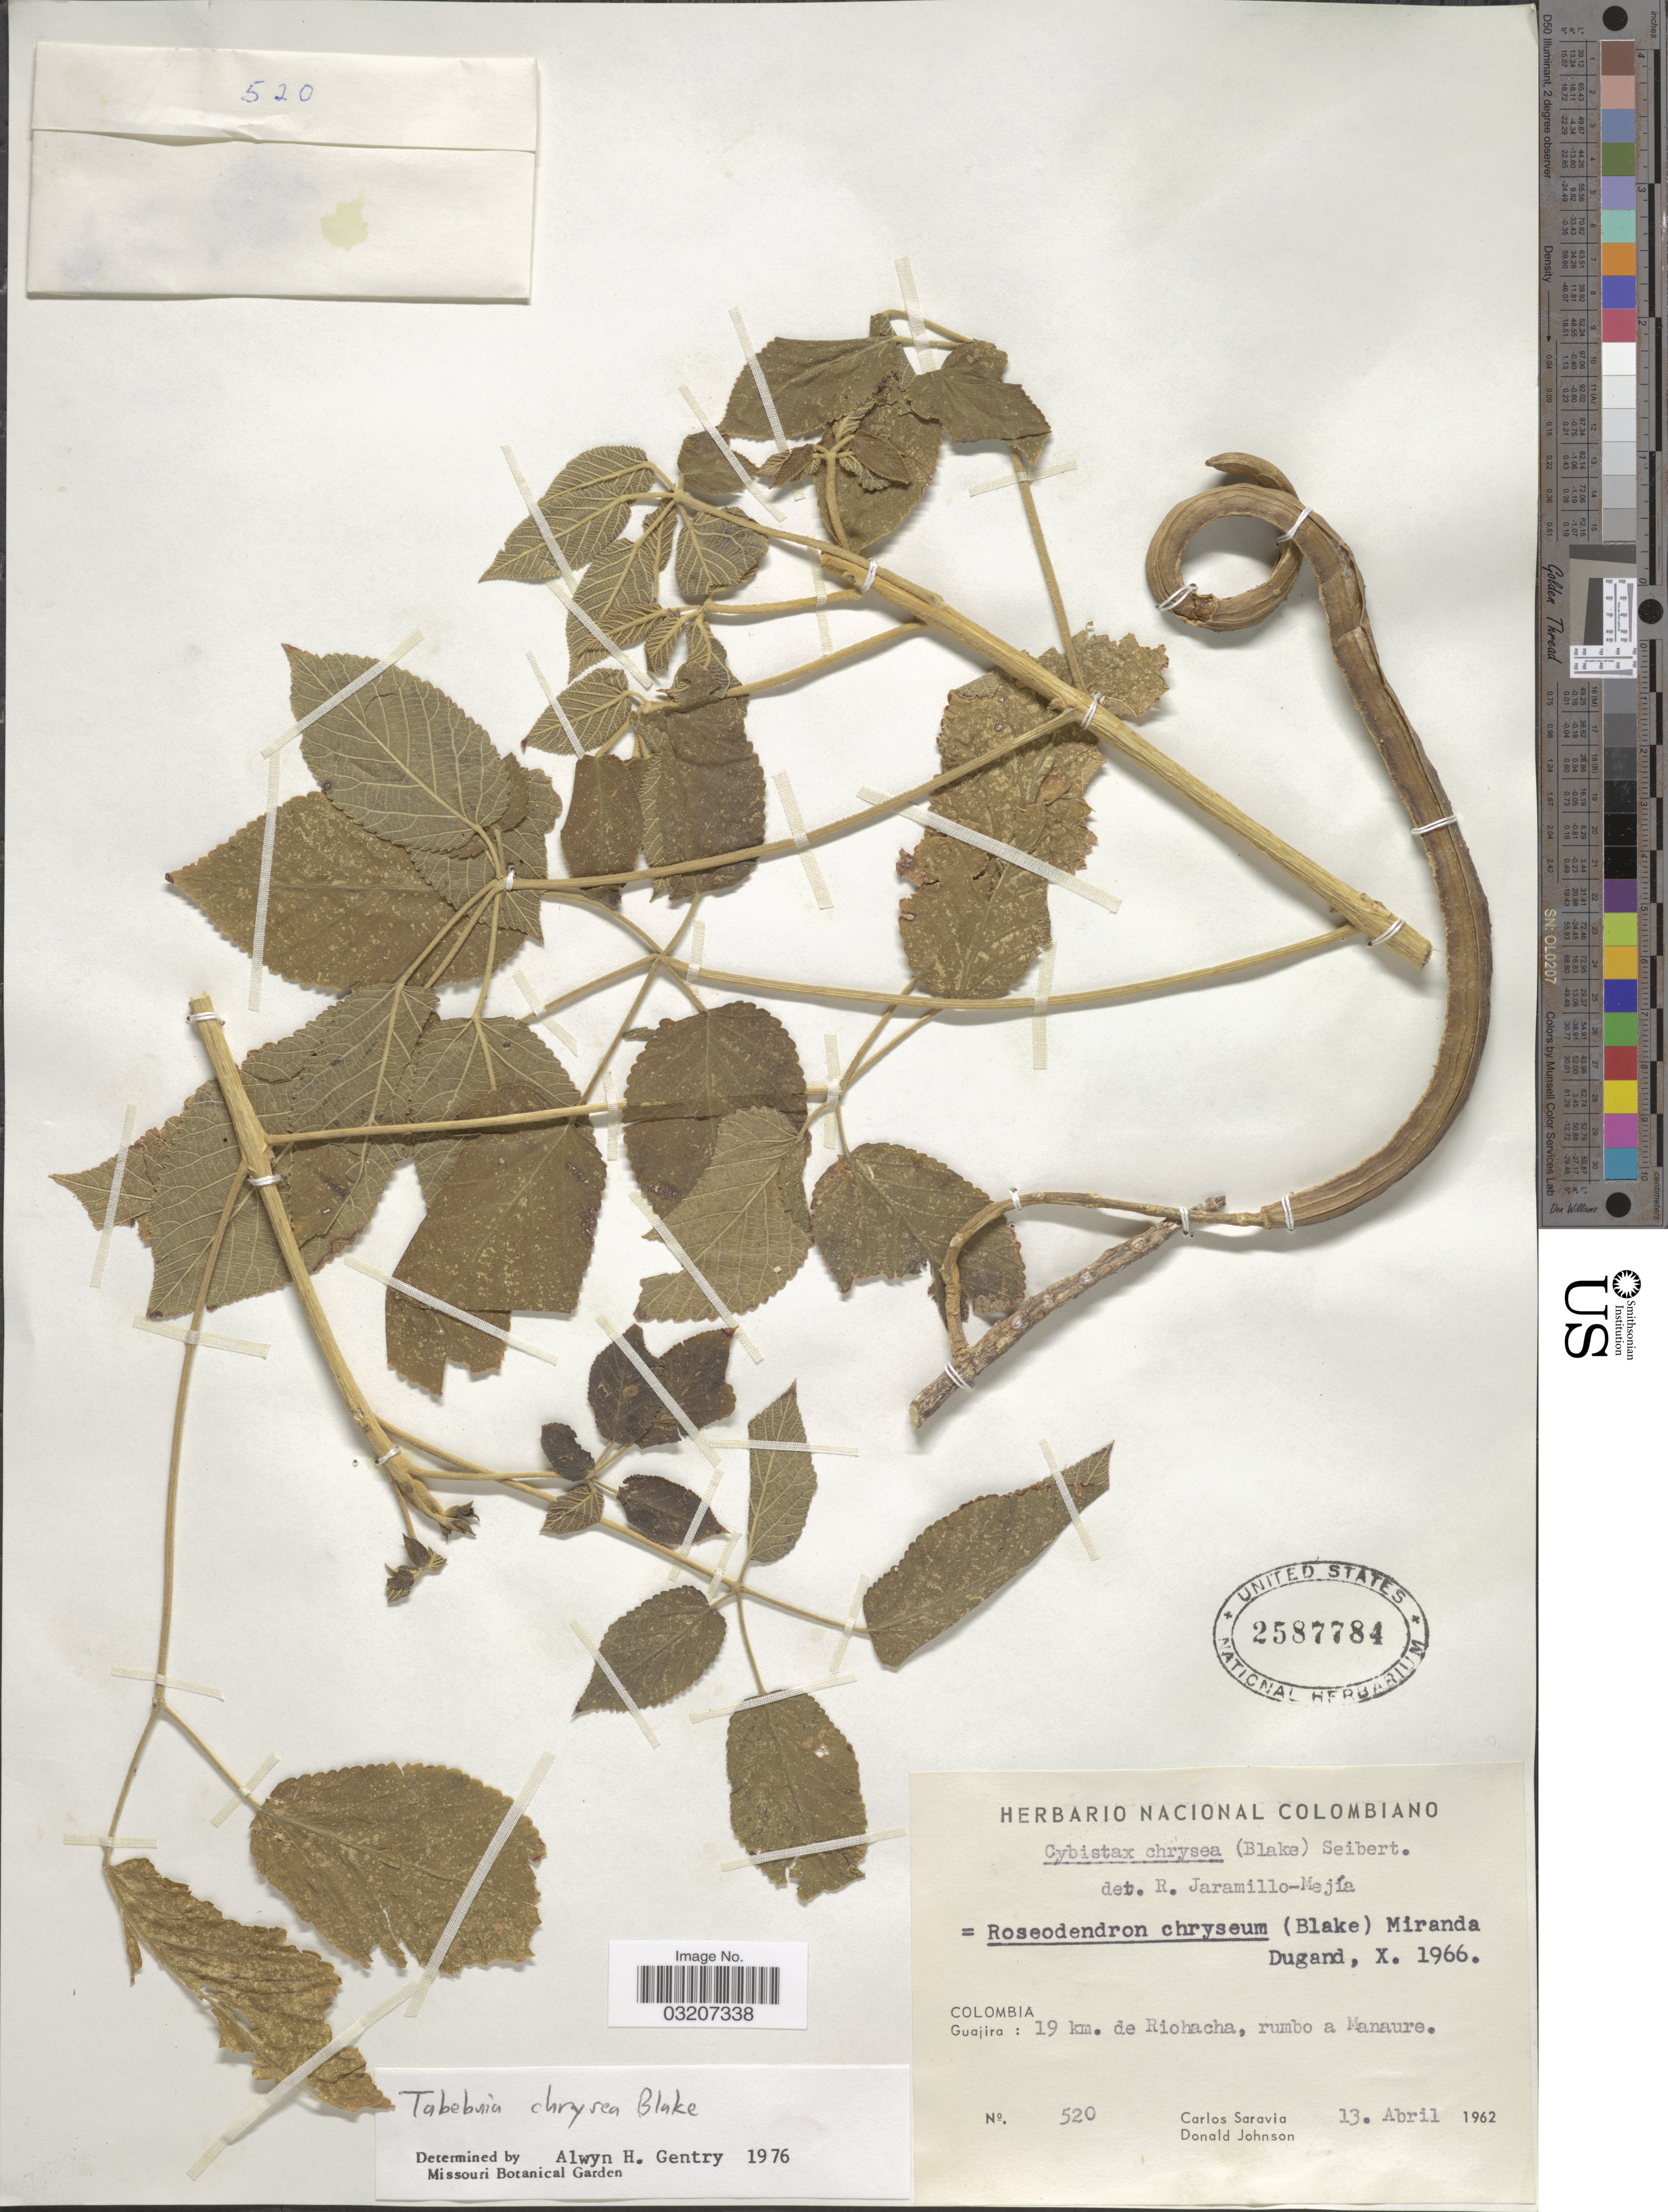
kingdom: Plantae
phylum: Tracheophyta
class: Magnoliopsida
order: Lamiales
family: Bignoniaceae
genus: Roseodendron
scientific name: Roseodendron chryseum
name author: (S.F. Blake) Miranda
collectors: C. Saravia & D. Johnson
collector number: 520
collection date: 1962-04-13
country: Colombia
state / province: La Guajira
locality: Guajira: 19 km. de Riohacha, rumbo a Manaure.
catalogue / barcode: US 2587784